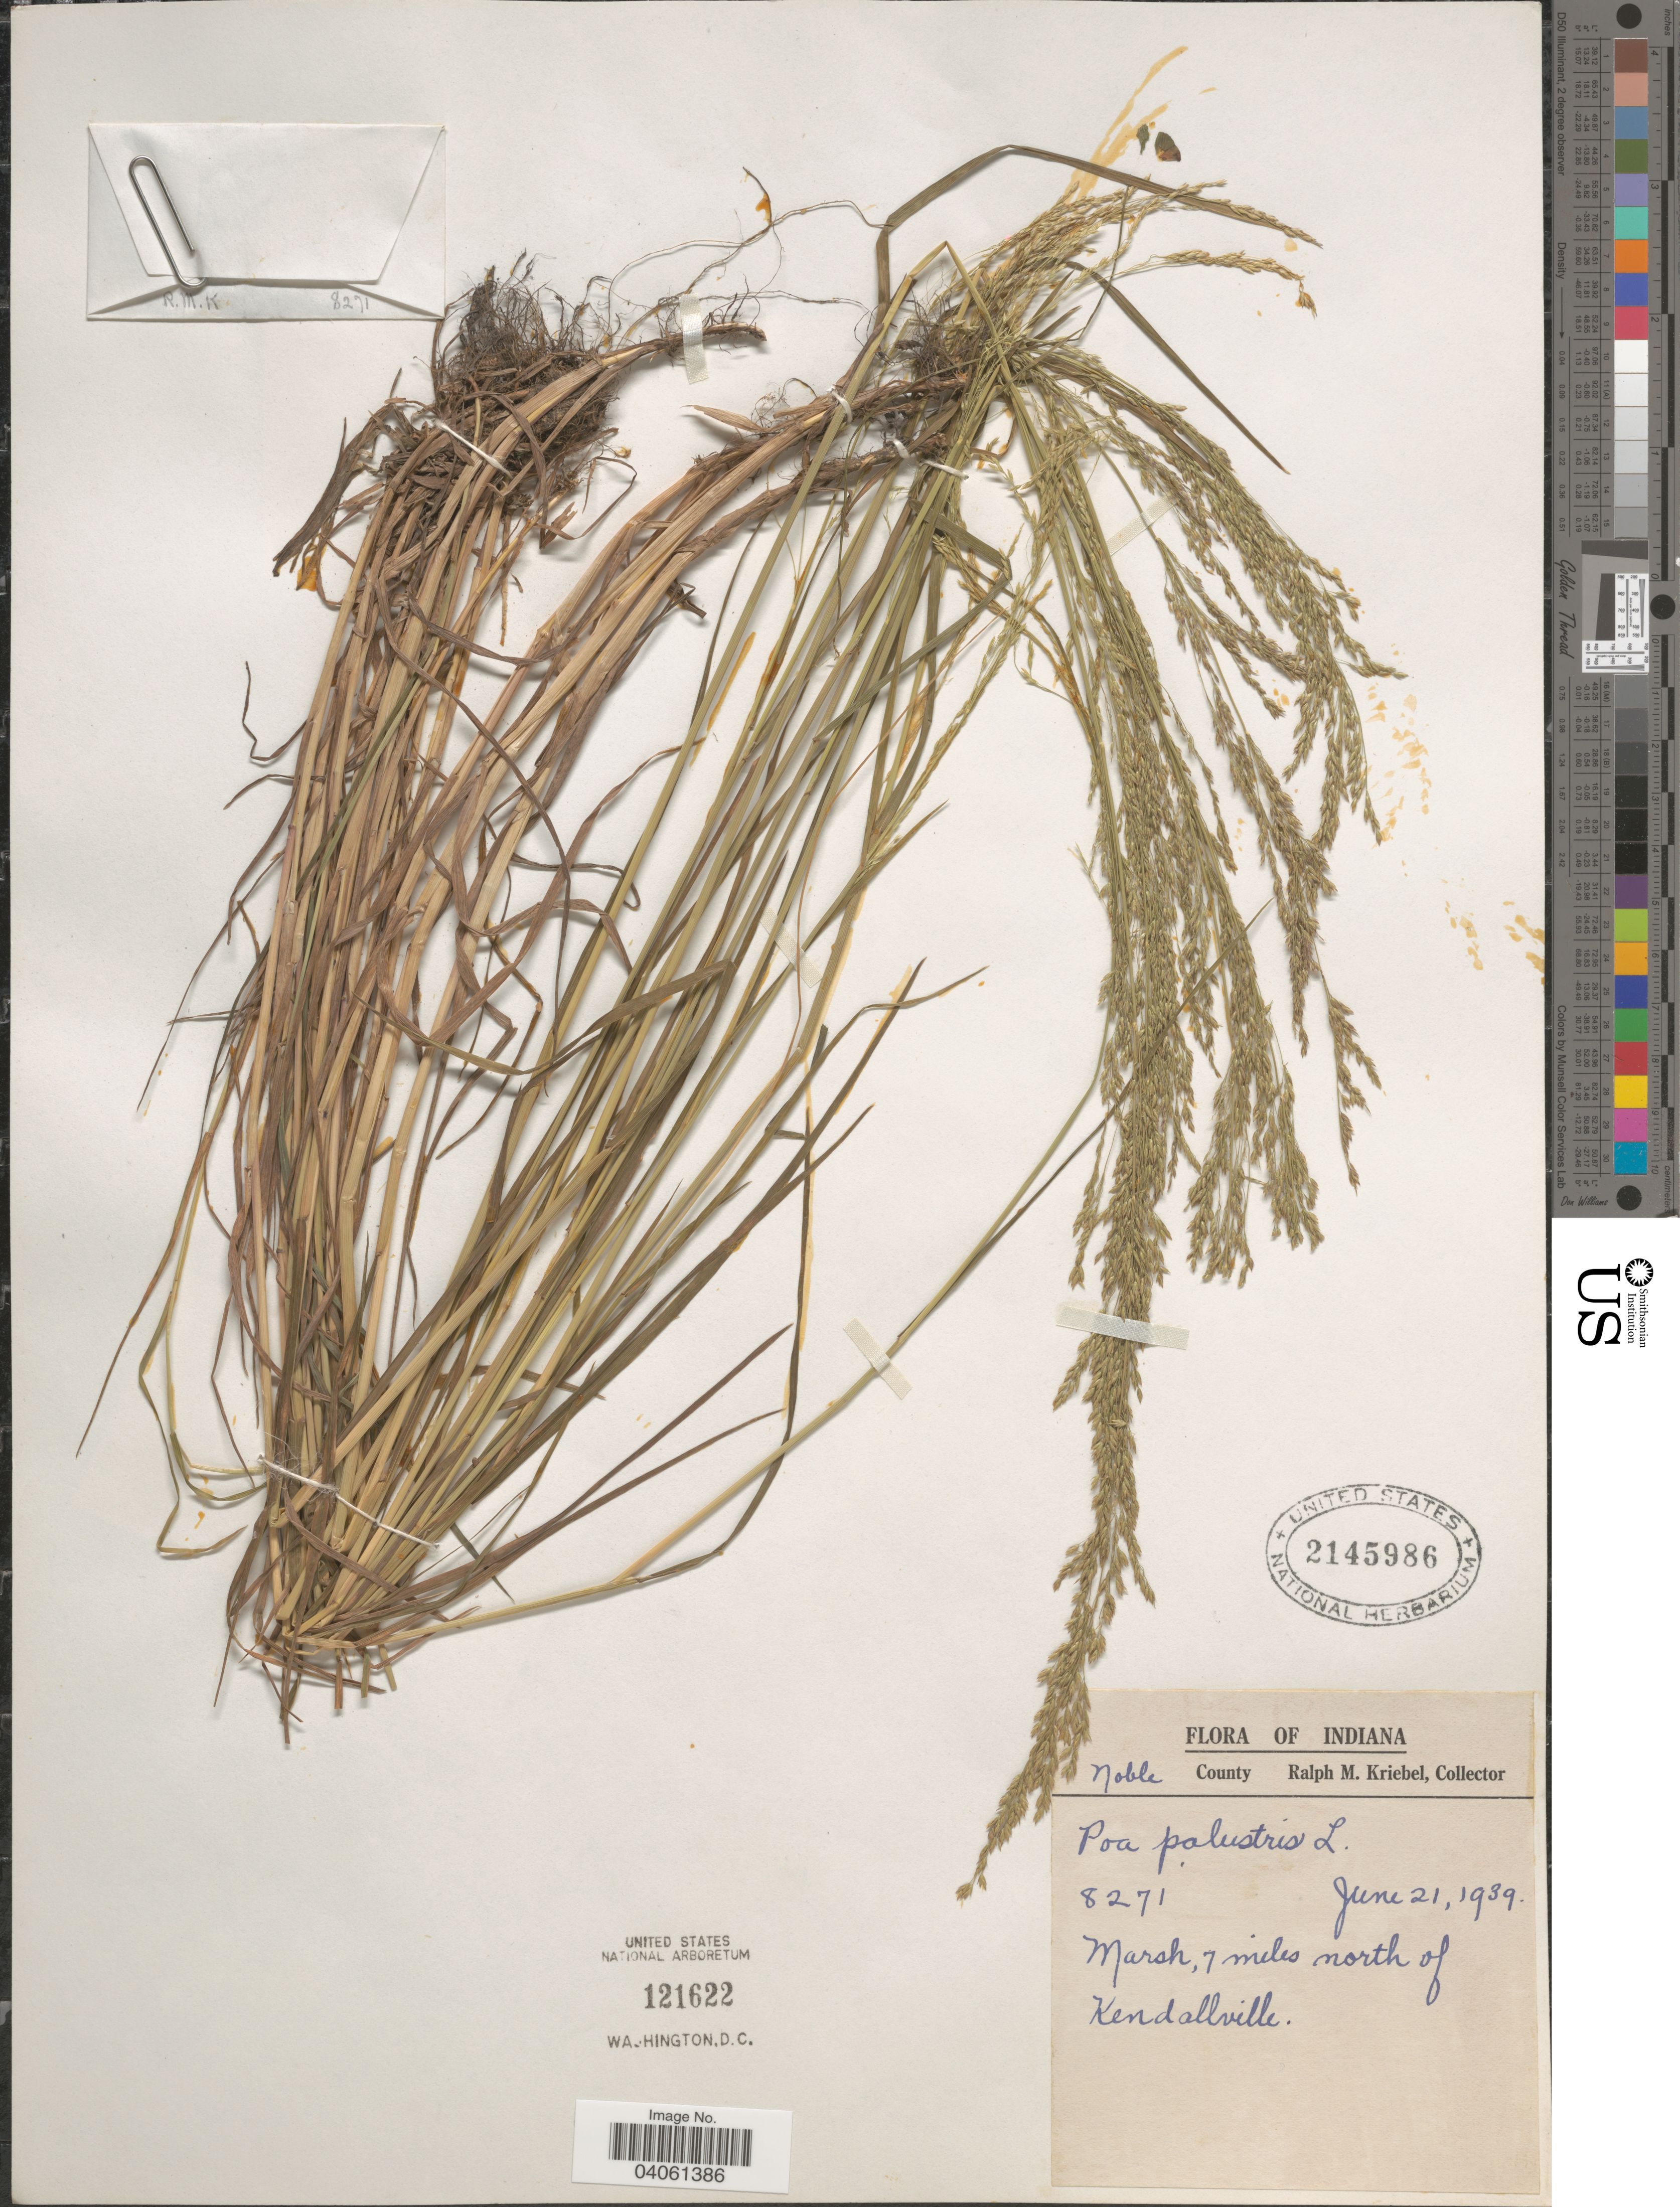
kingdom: Plantae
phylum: Tracheophyta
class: Liliopsida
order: Poales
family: Poaceae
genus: Poa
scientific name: Poa palustris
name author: L.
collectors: R. M. Kriebel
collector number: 8271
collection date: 1939-06-21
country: United States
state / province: Indiana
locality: Noble County. Marsh, 7 miles north of Kendallville.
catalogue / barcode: US 2145986